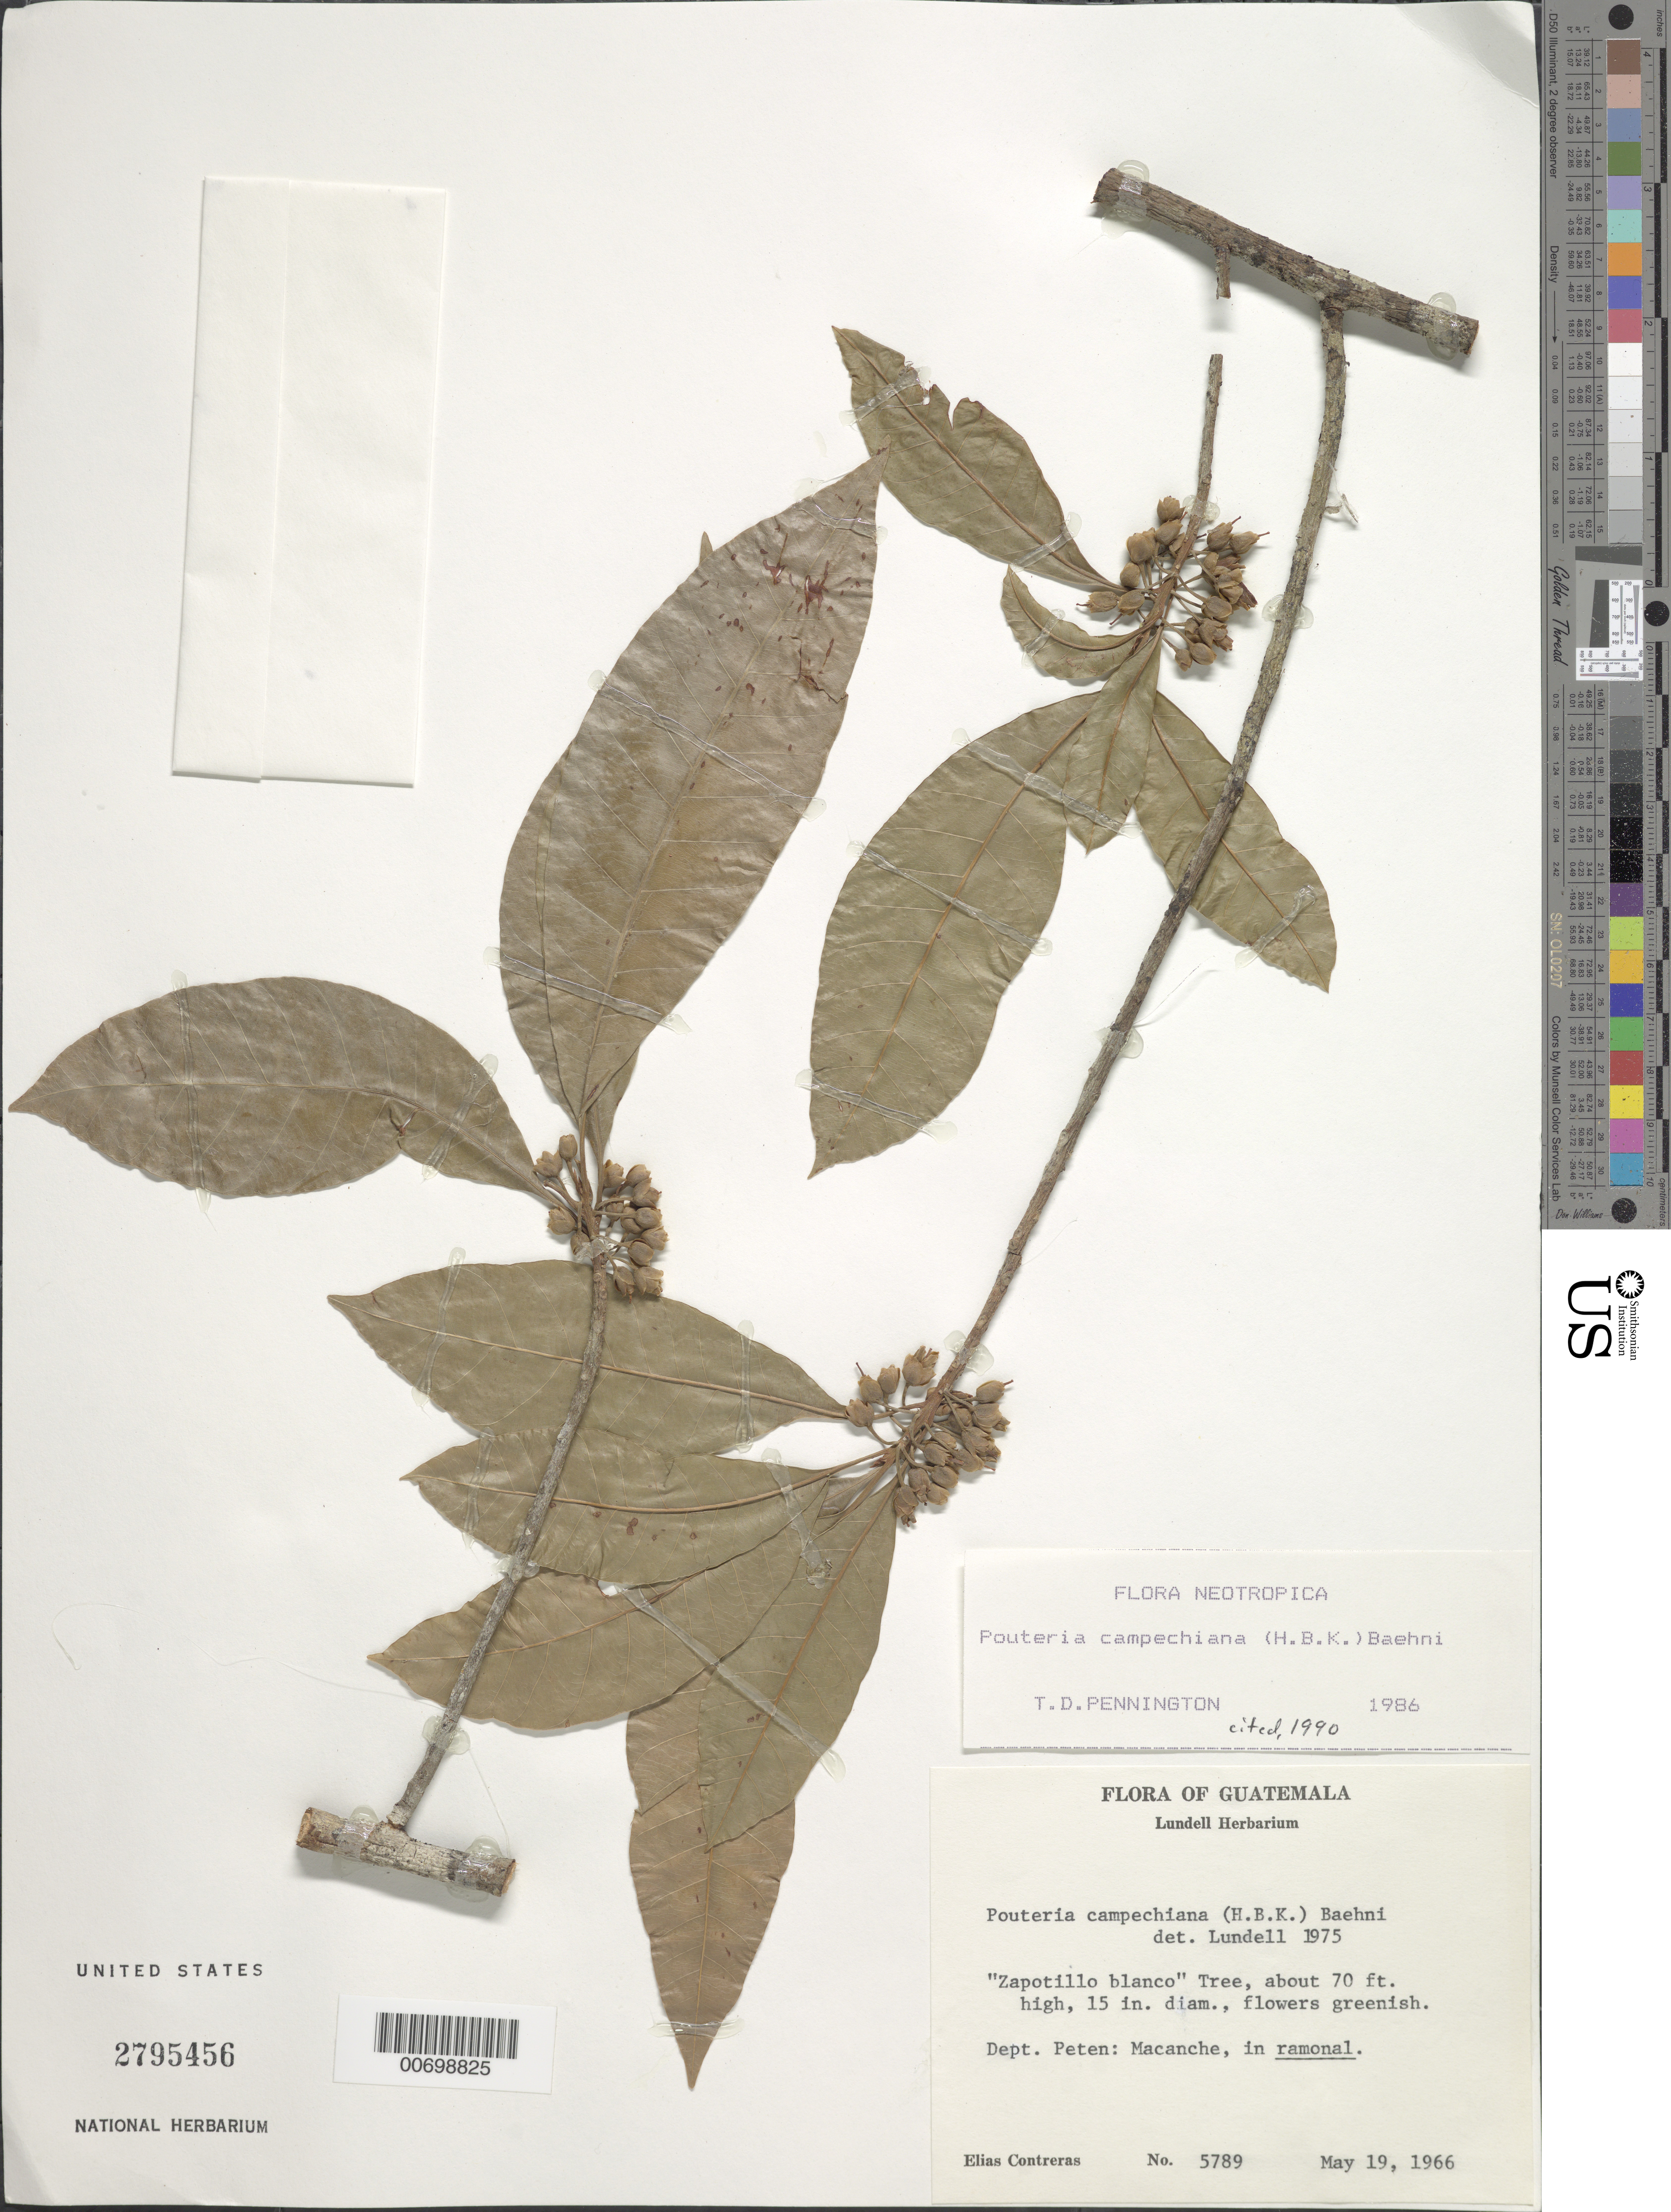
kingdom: Plantae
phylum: Tracheophyta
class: Magnoliopsida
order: Ericales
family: Sapotaceae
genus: Pouteria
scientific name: Pouteria campechiana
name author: (Kunth) Baehni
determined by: Pennington, T. D., (K)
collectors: E. Contreras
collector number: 5789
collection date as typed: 19 May 1966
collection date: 1966-05-19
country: Guatemala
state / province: El Petén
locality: Macanche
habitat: In ramonal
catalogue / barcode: US 2795456